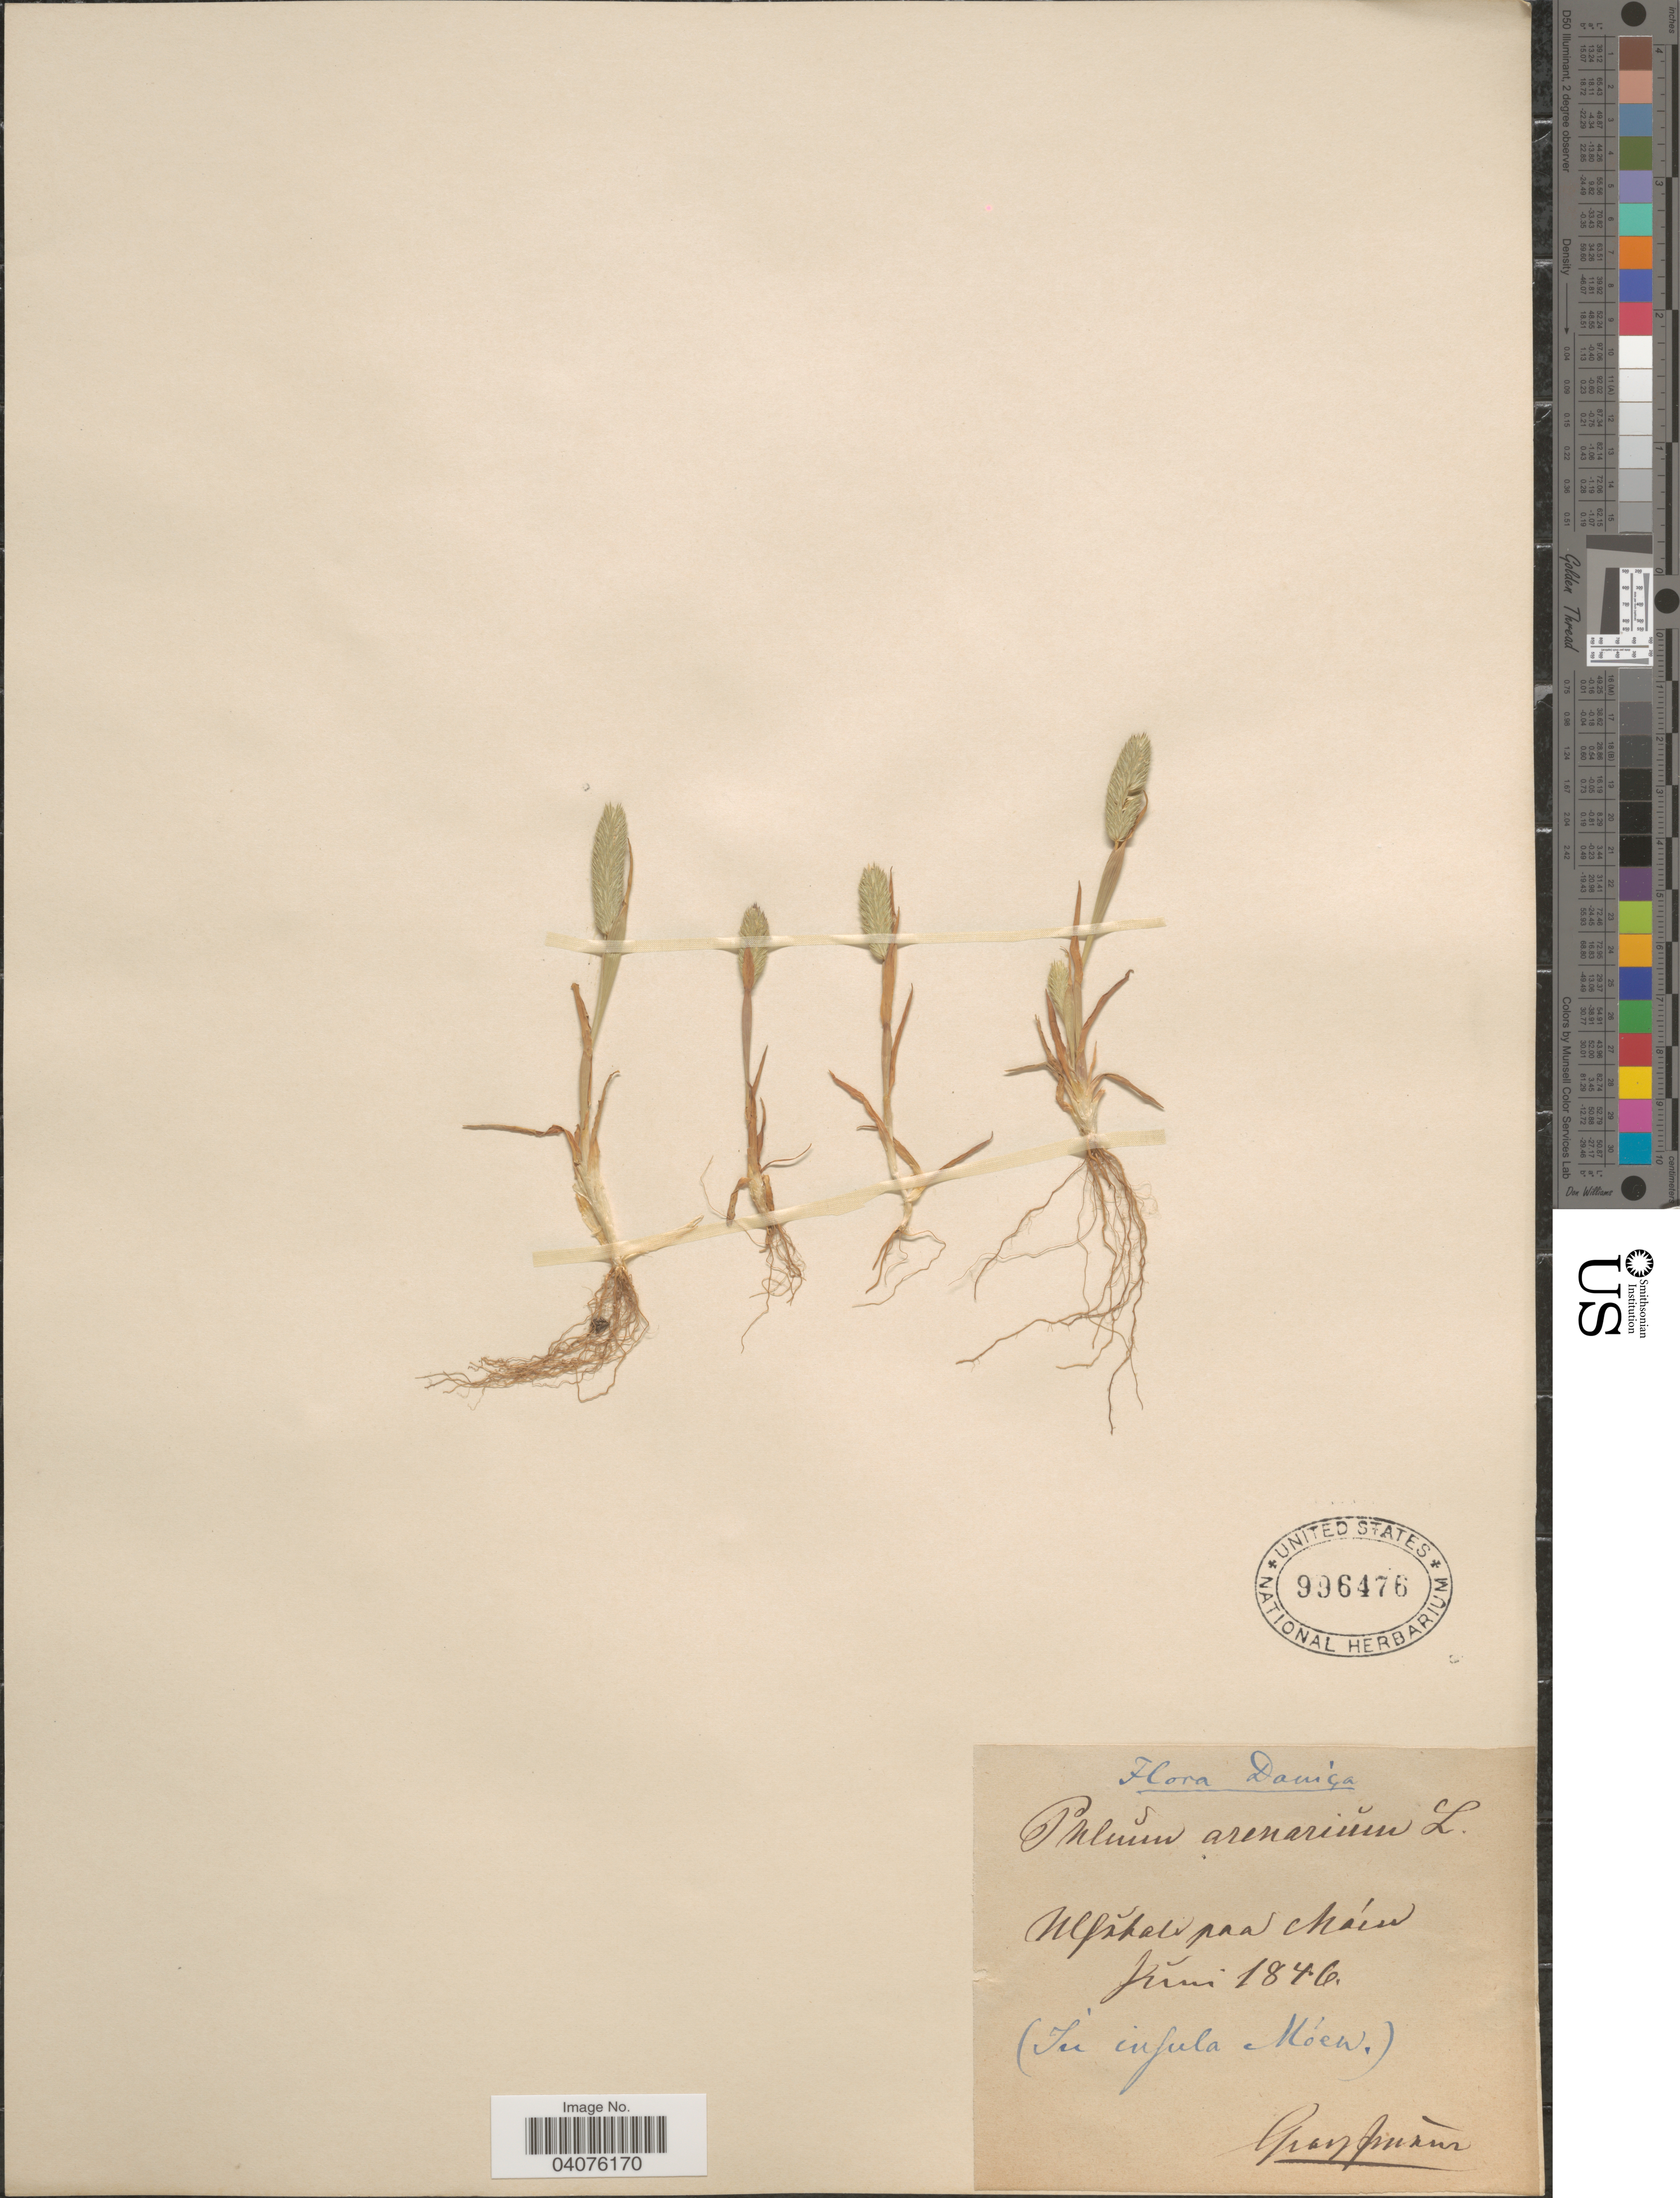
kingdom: Plantae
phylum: Tracheophyta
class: Liliopsida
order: Poales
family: Poaceae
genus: Phleum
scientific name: Phleum arenarium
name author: L.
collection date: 1846-06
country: Denmark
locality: Danica. [illegible text] (In insula Moen).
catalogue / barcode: US 996476